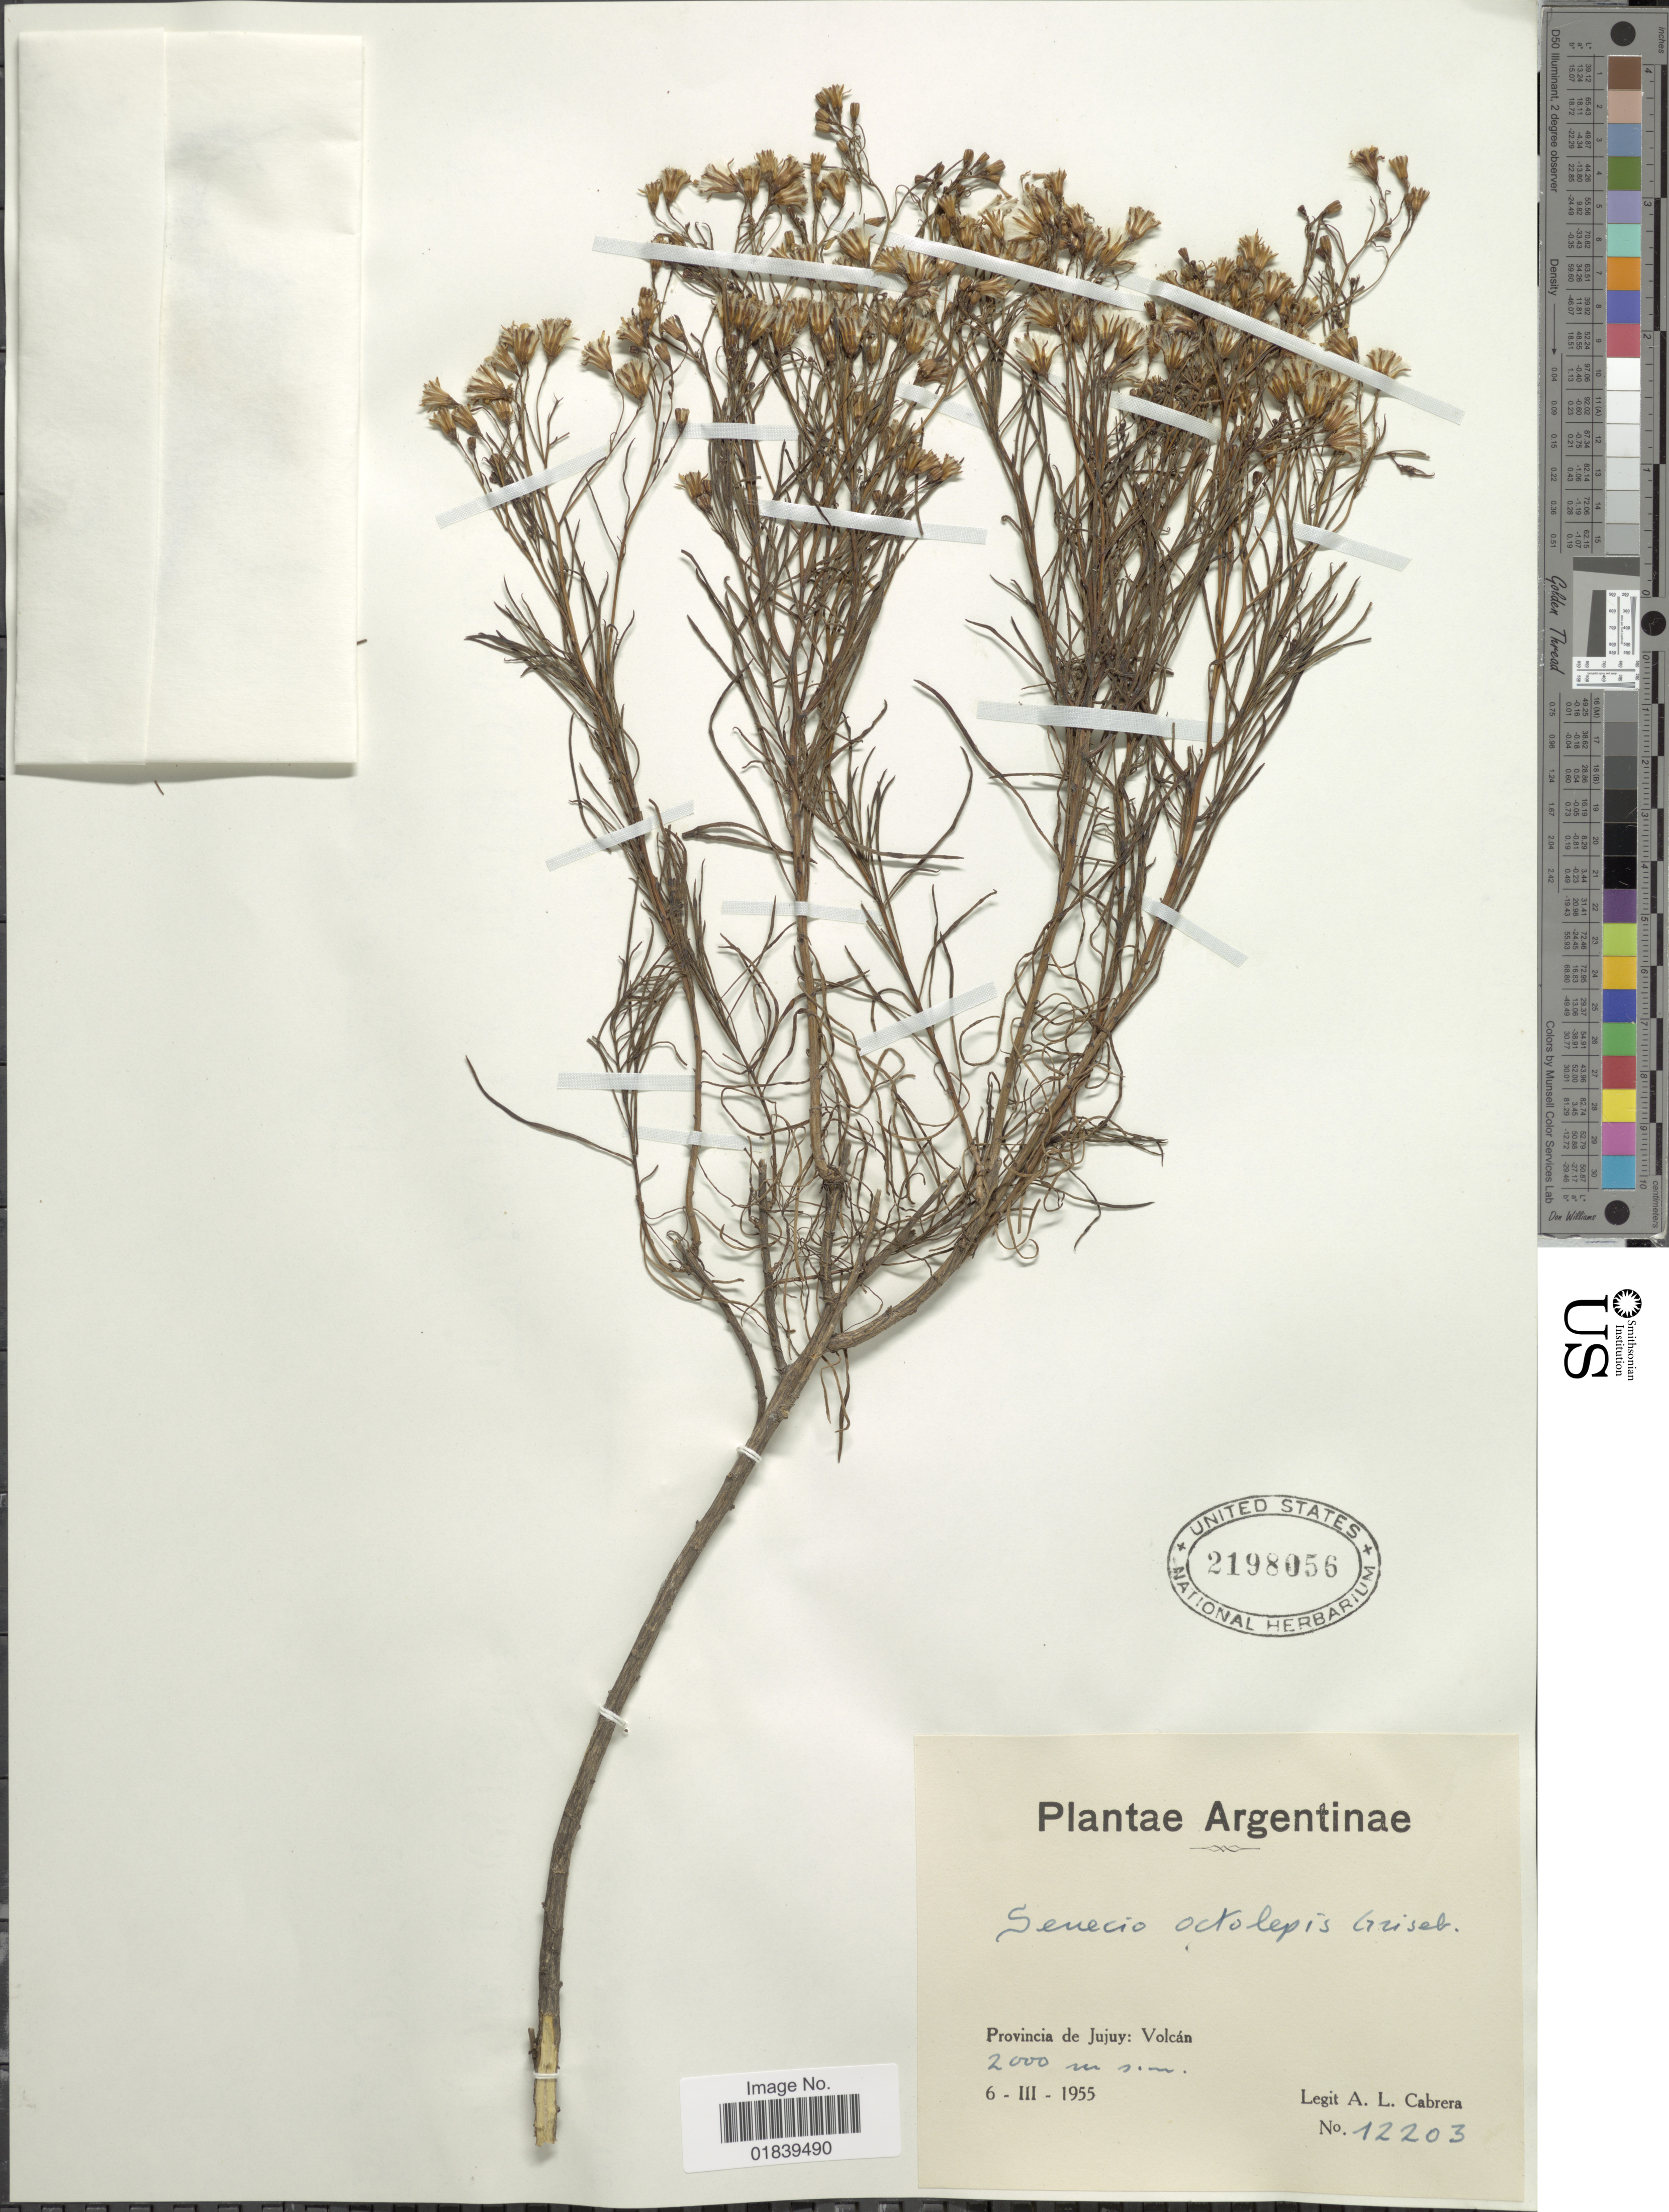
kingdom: Plantae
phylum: Tracheophyta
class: Magnoliopsida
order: Asterales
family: Asteraceae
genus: Senecio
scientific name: Senecio octolepis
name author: Griseb.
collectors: A. L. Cabrera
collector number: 12203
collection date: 1955-03-06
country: Argentina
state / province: Jujuy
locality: Provincia de Jujuy: Volcan.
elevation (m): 2000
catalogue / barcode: US 2198056